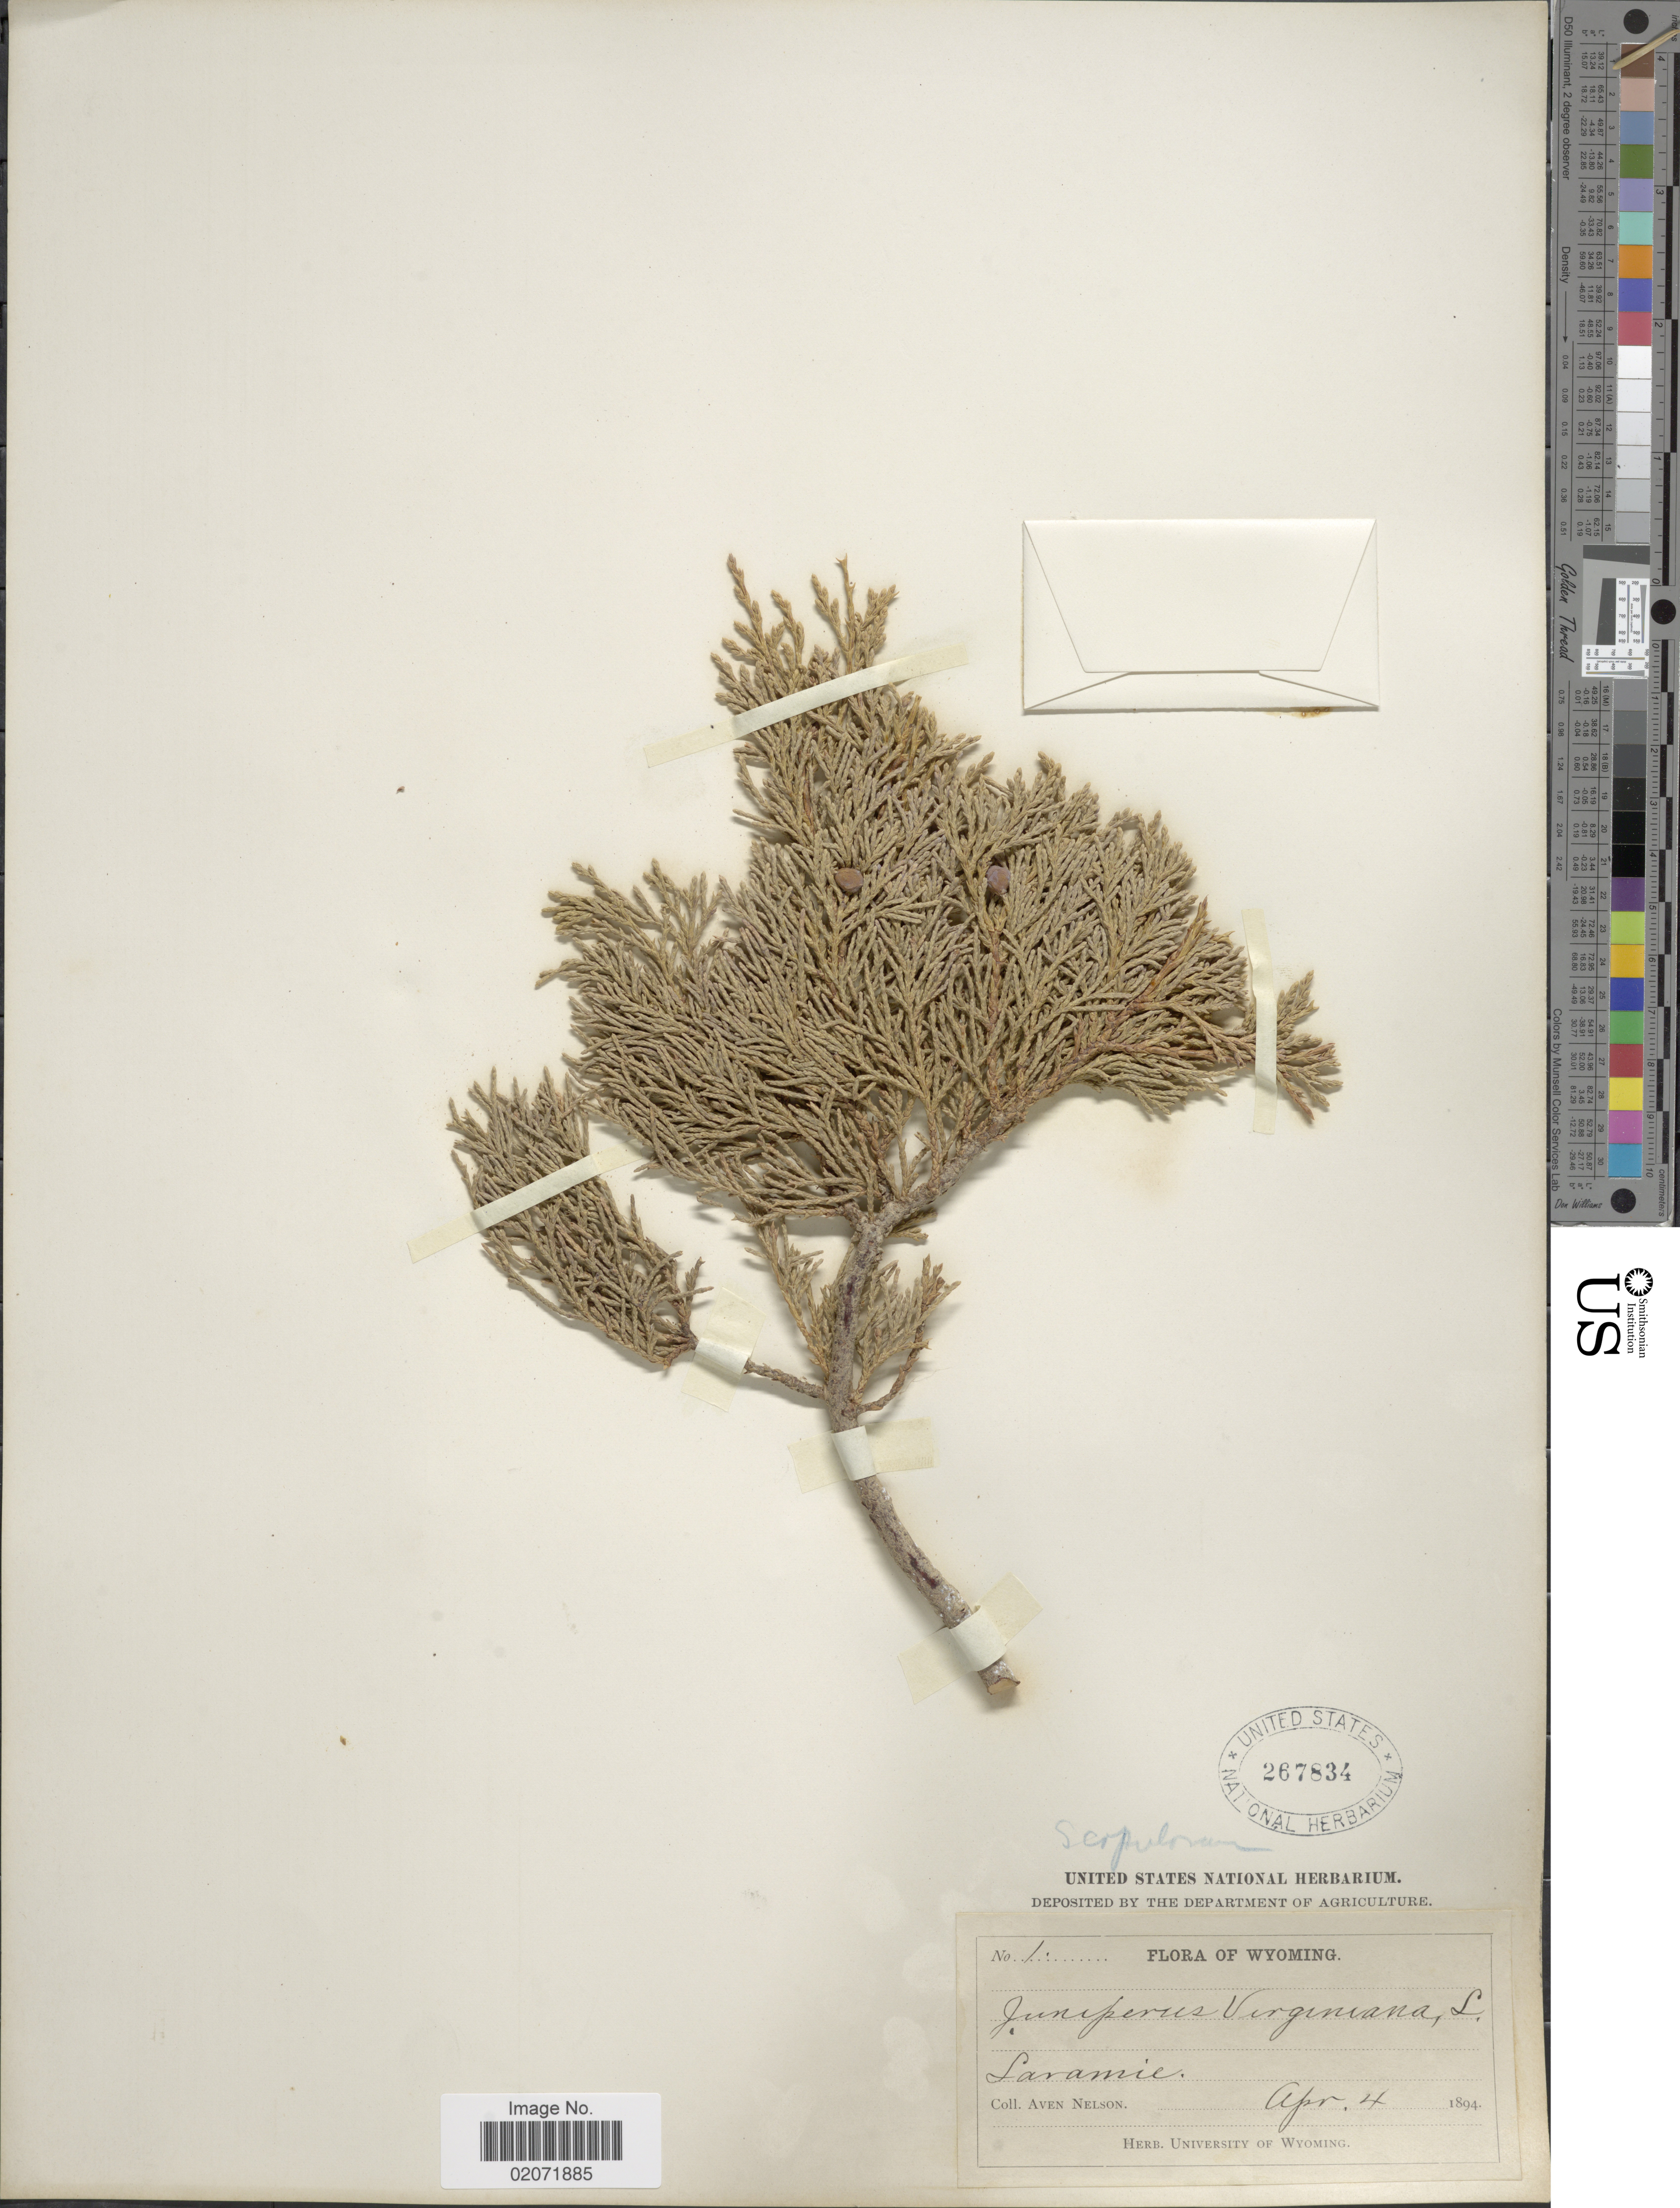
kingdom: Plantae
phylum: Tracheophyta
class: Pinopsida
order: Pinales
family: Cupressaceae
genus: Juniperus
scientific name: Juniperus scopulorum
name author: Sarg.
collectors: A. Nelson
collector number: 1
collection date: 1894-04-04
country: United States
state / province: Wyoming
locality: Laramie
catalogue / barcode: US 267834